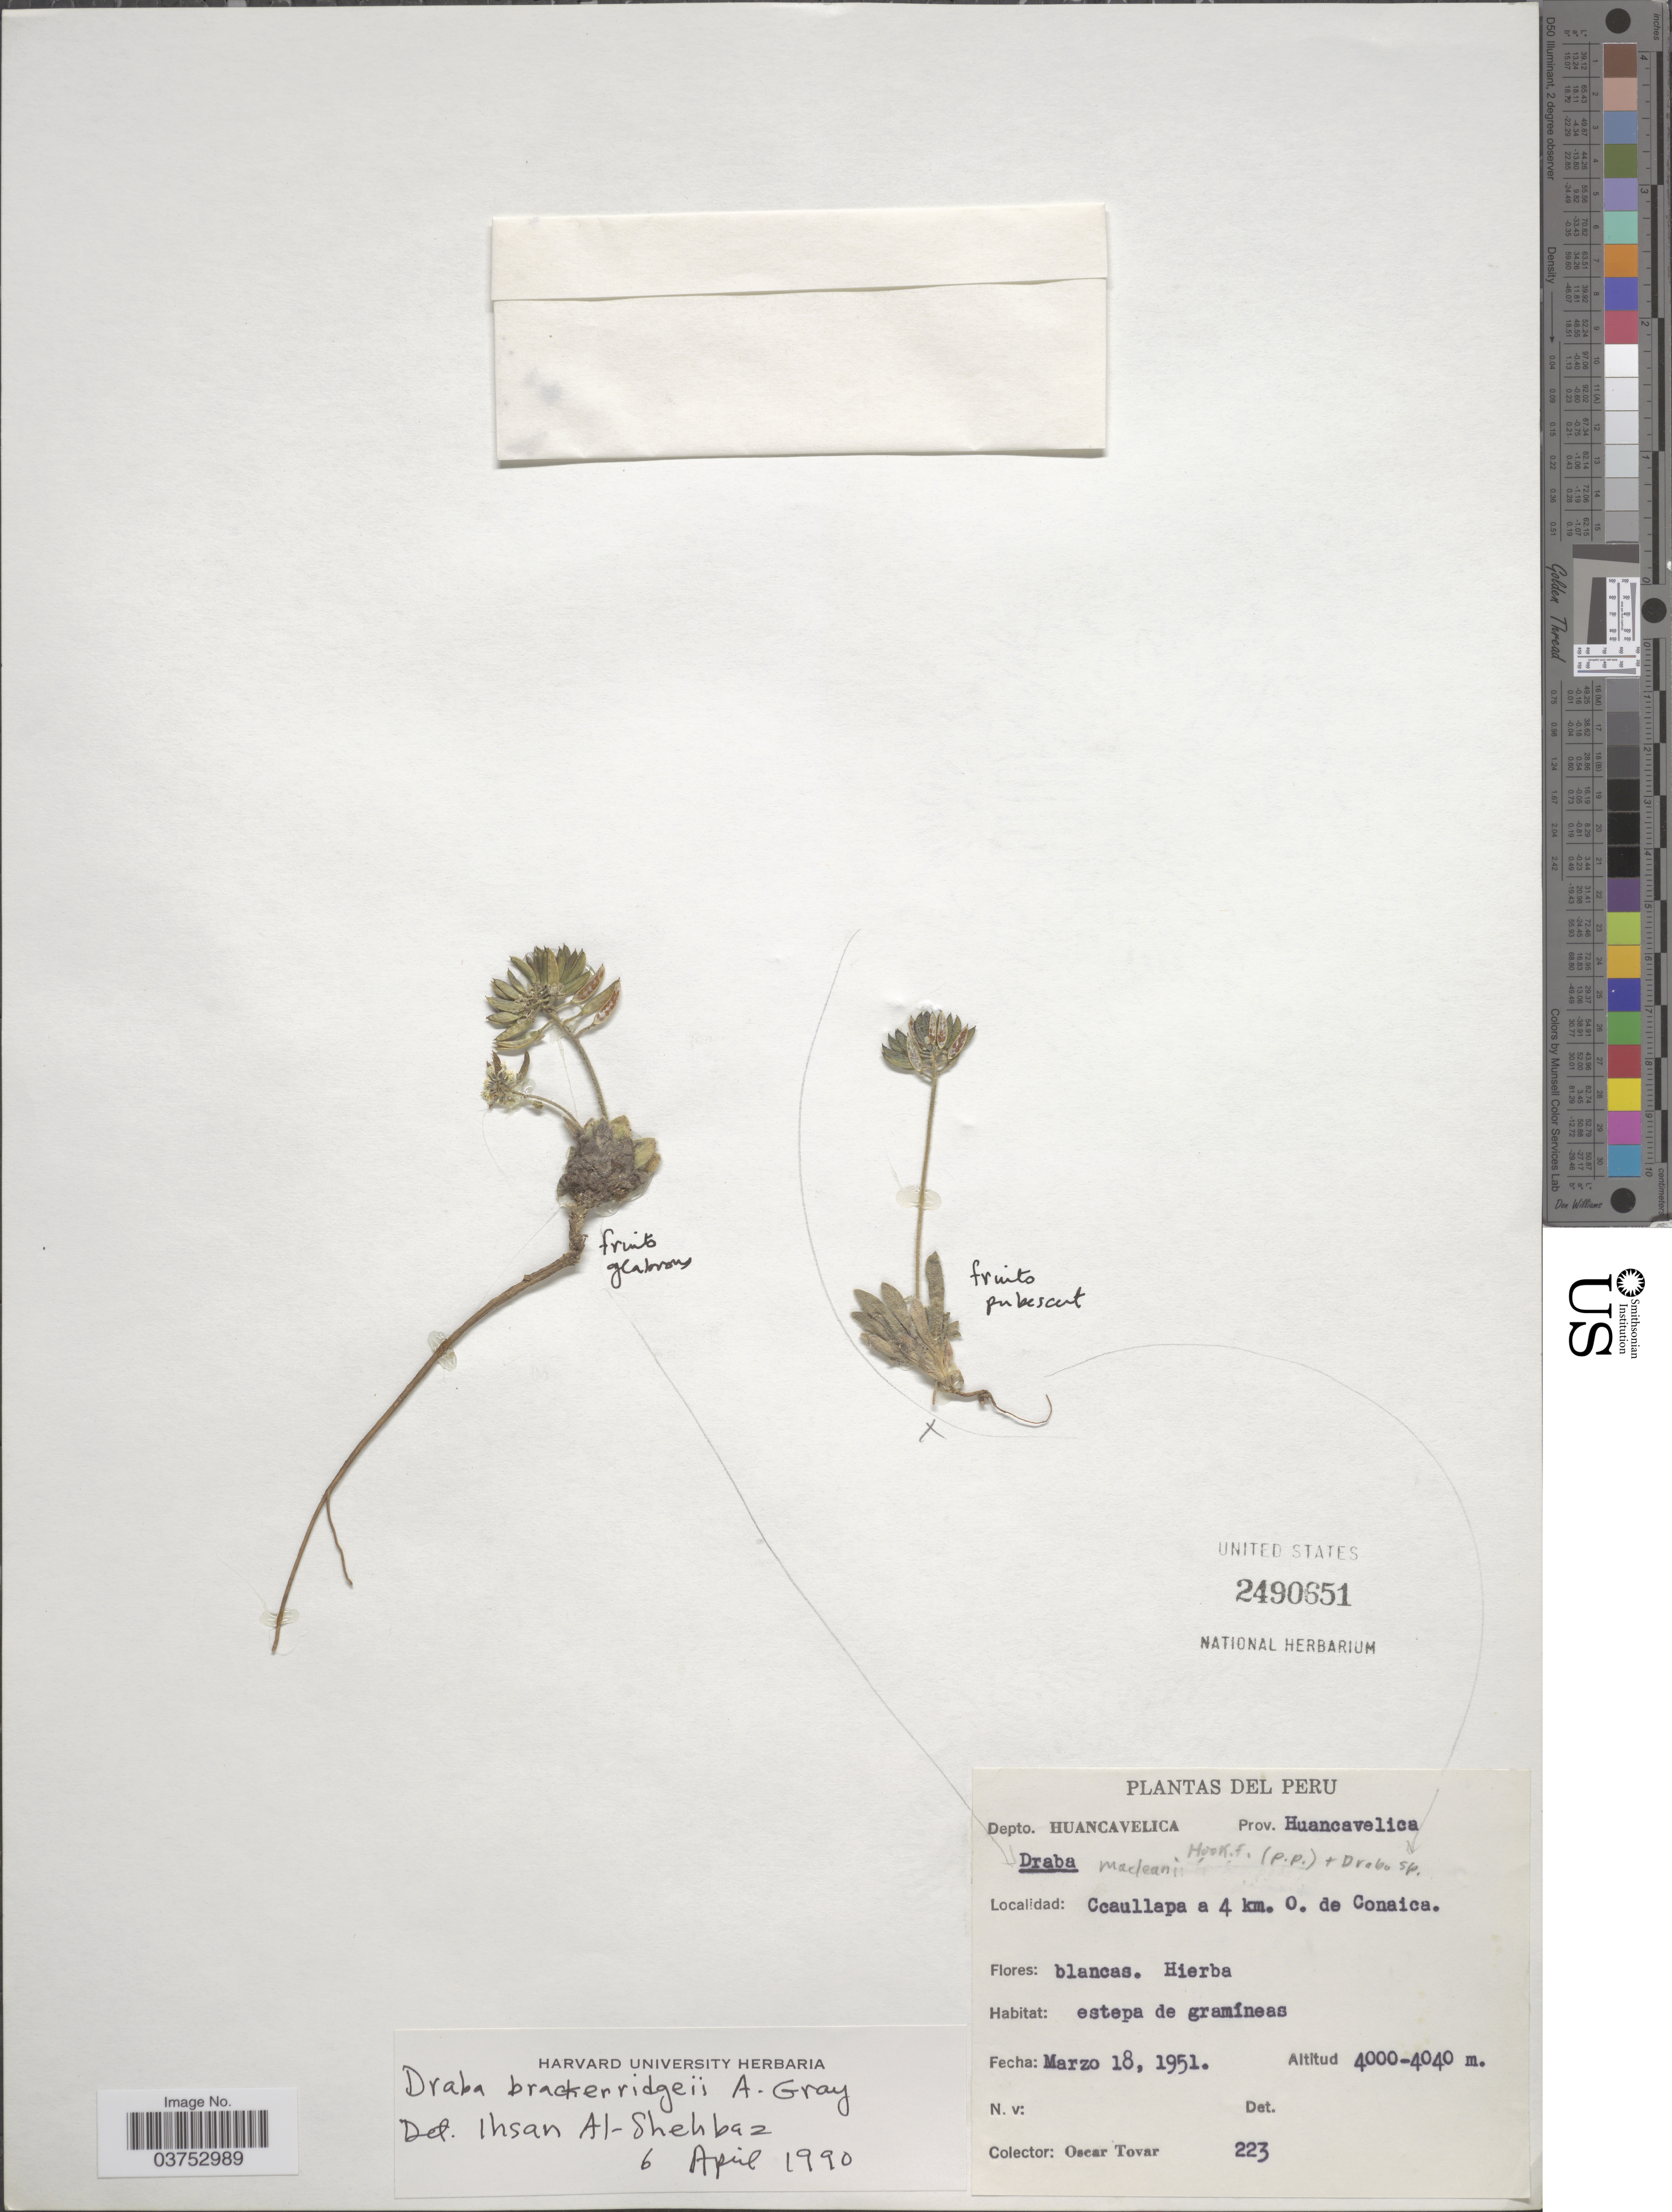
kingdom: Plantae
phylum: Tracheophyta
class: Magnoliopsida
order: Brassicales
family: Brassicaceae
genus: Draba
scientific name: Draba brackenridgei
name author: A. Gray in Wilkes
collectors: Ó. Tovar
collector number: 223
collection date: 1951-03-18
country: Peru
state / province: Huancavelica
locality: Depto. Huancavelica. Ccaullapa a 4 km. O. de Conaica.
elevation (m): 4000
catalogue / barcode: US 2490651